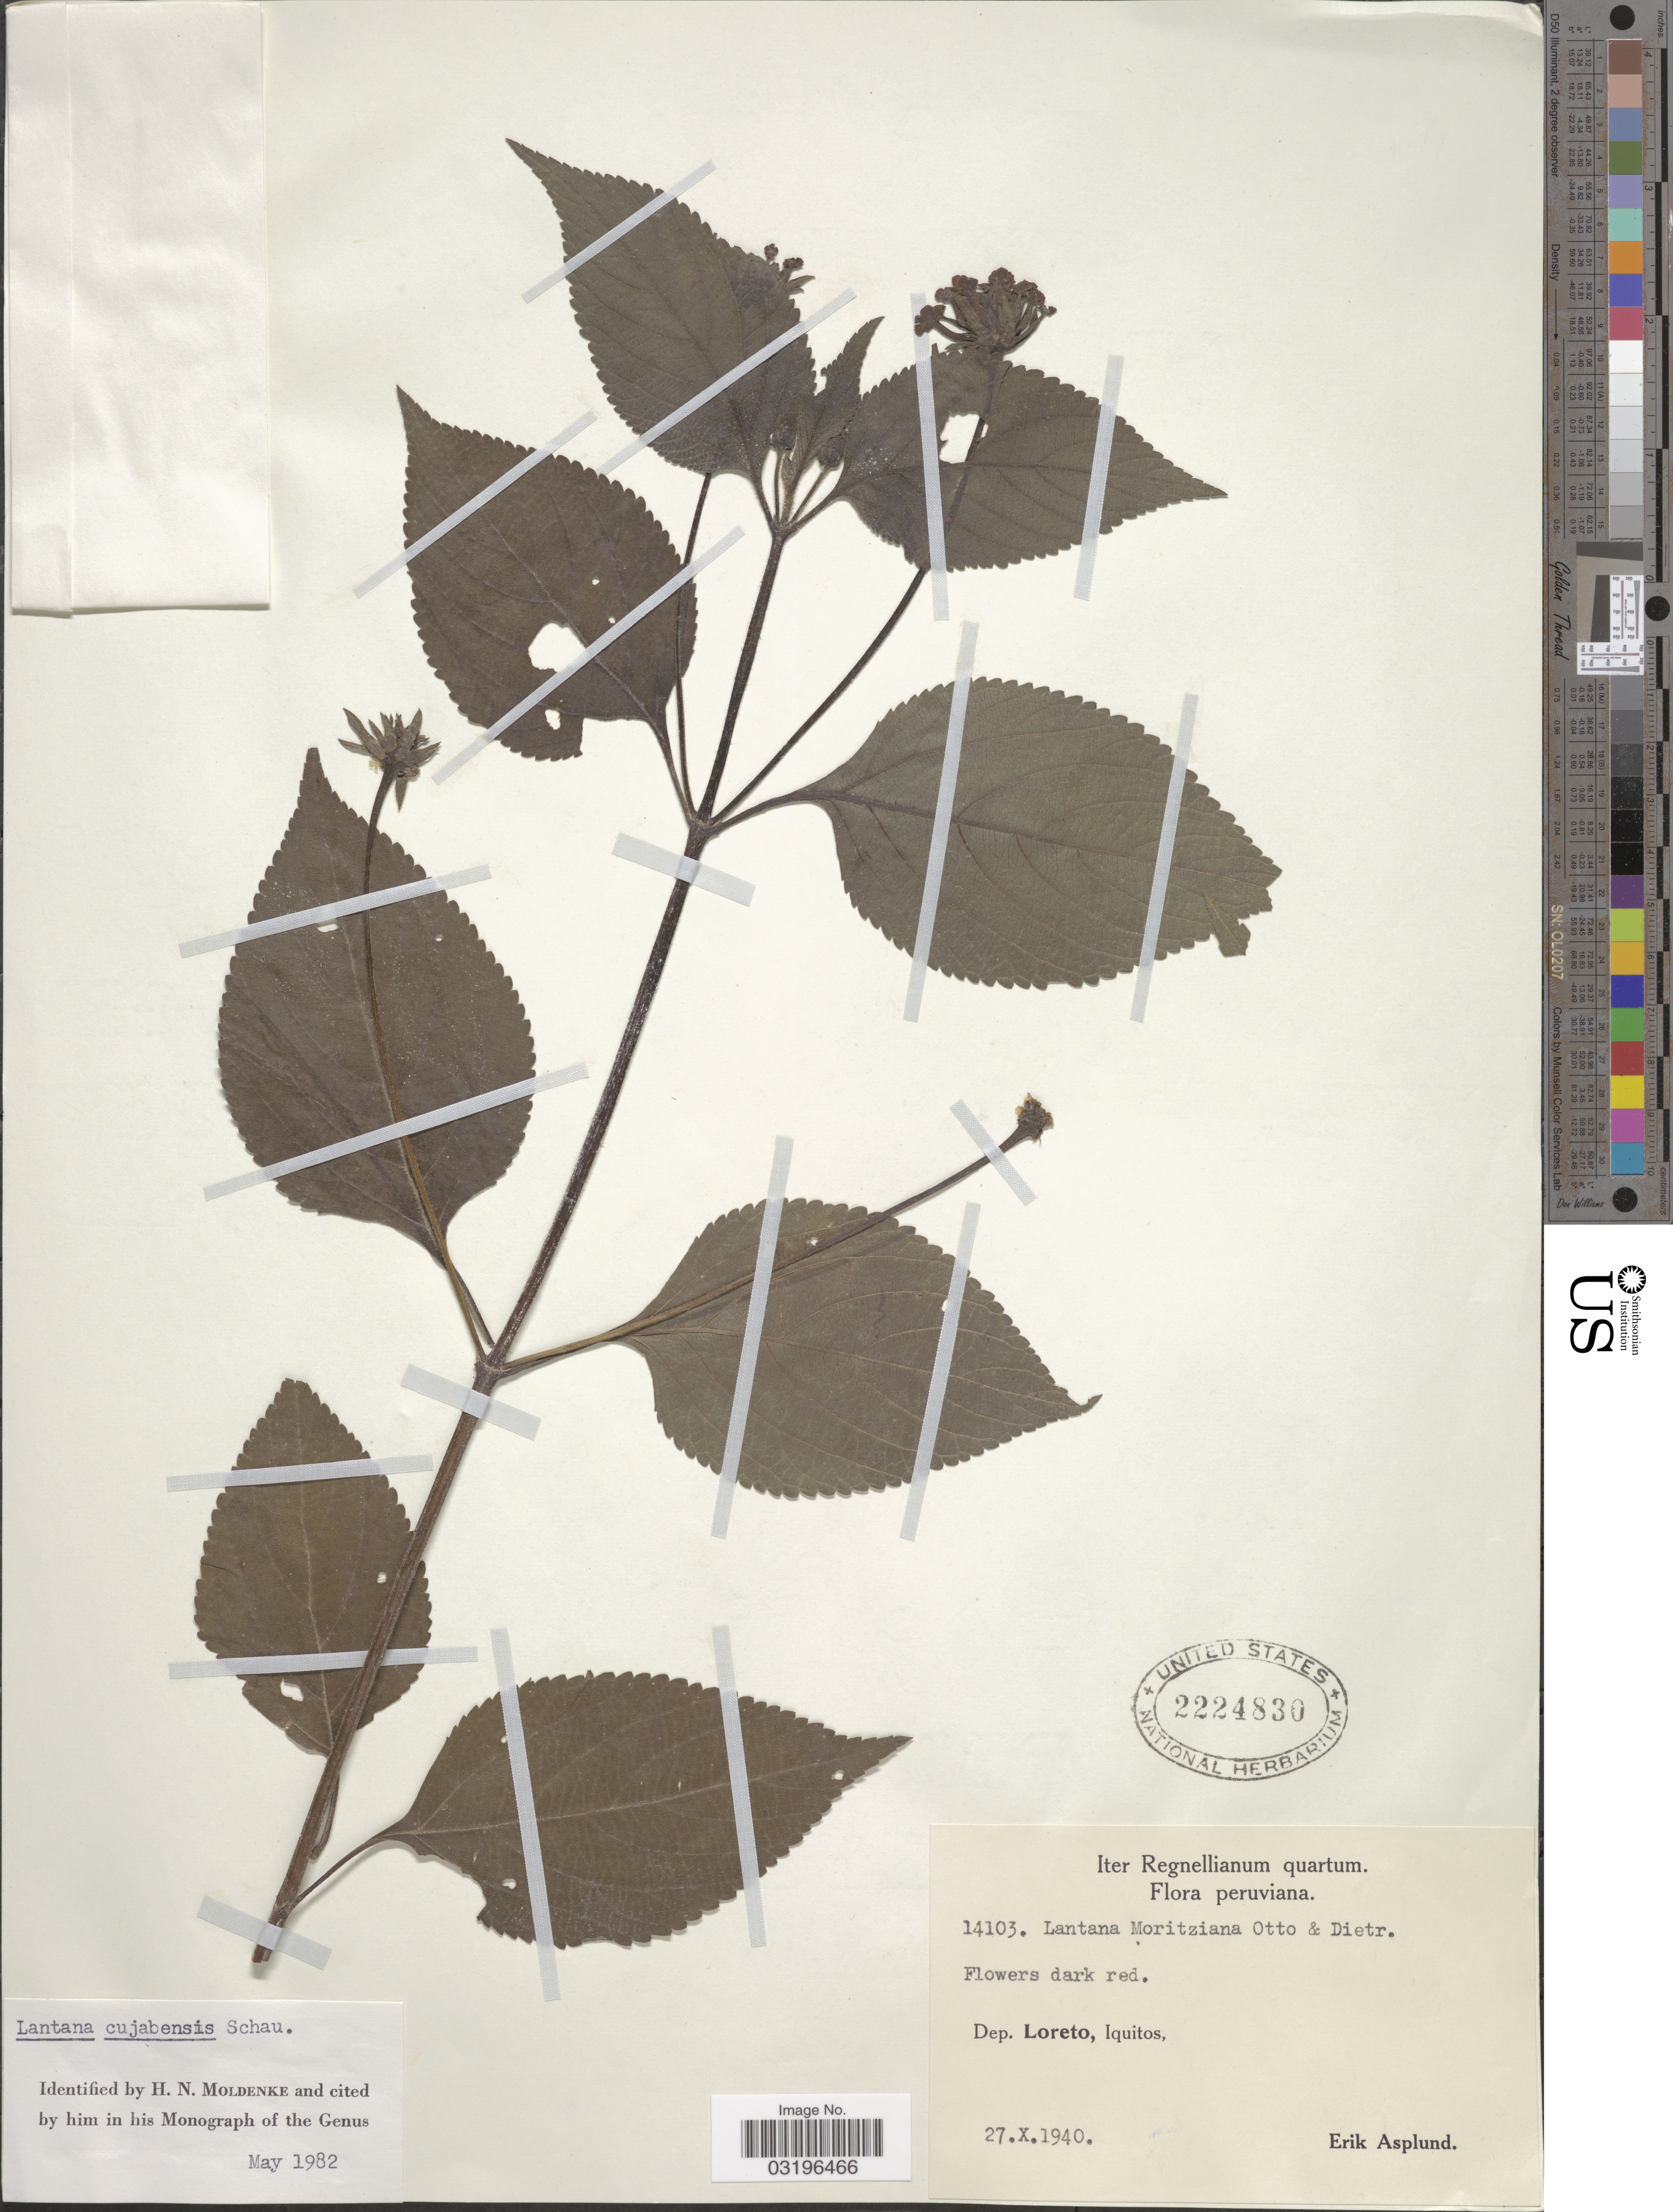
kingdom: Plantae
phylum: Tracheophyta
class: Magnoliopsida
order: Lamiales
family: Verbenaceae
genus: Lantana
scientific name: Lantana cujabensis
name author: Schau.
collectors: E. Asplund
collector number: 14103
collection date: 1940-10-27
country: Peru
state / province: Loreto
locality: Dep. Loreto, Iquitos.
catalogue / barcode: US 2224830